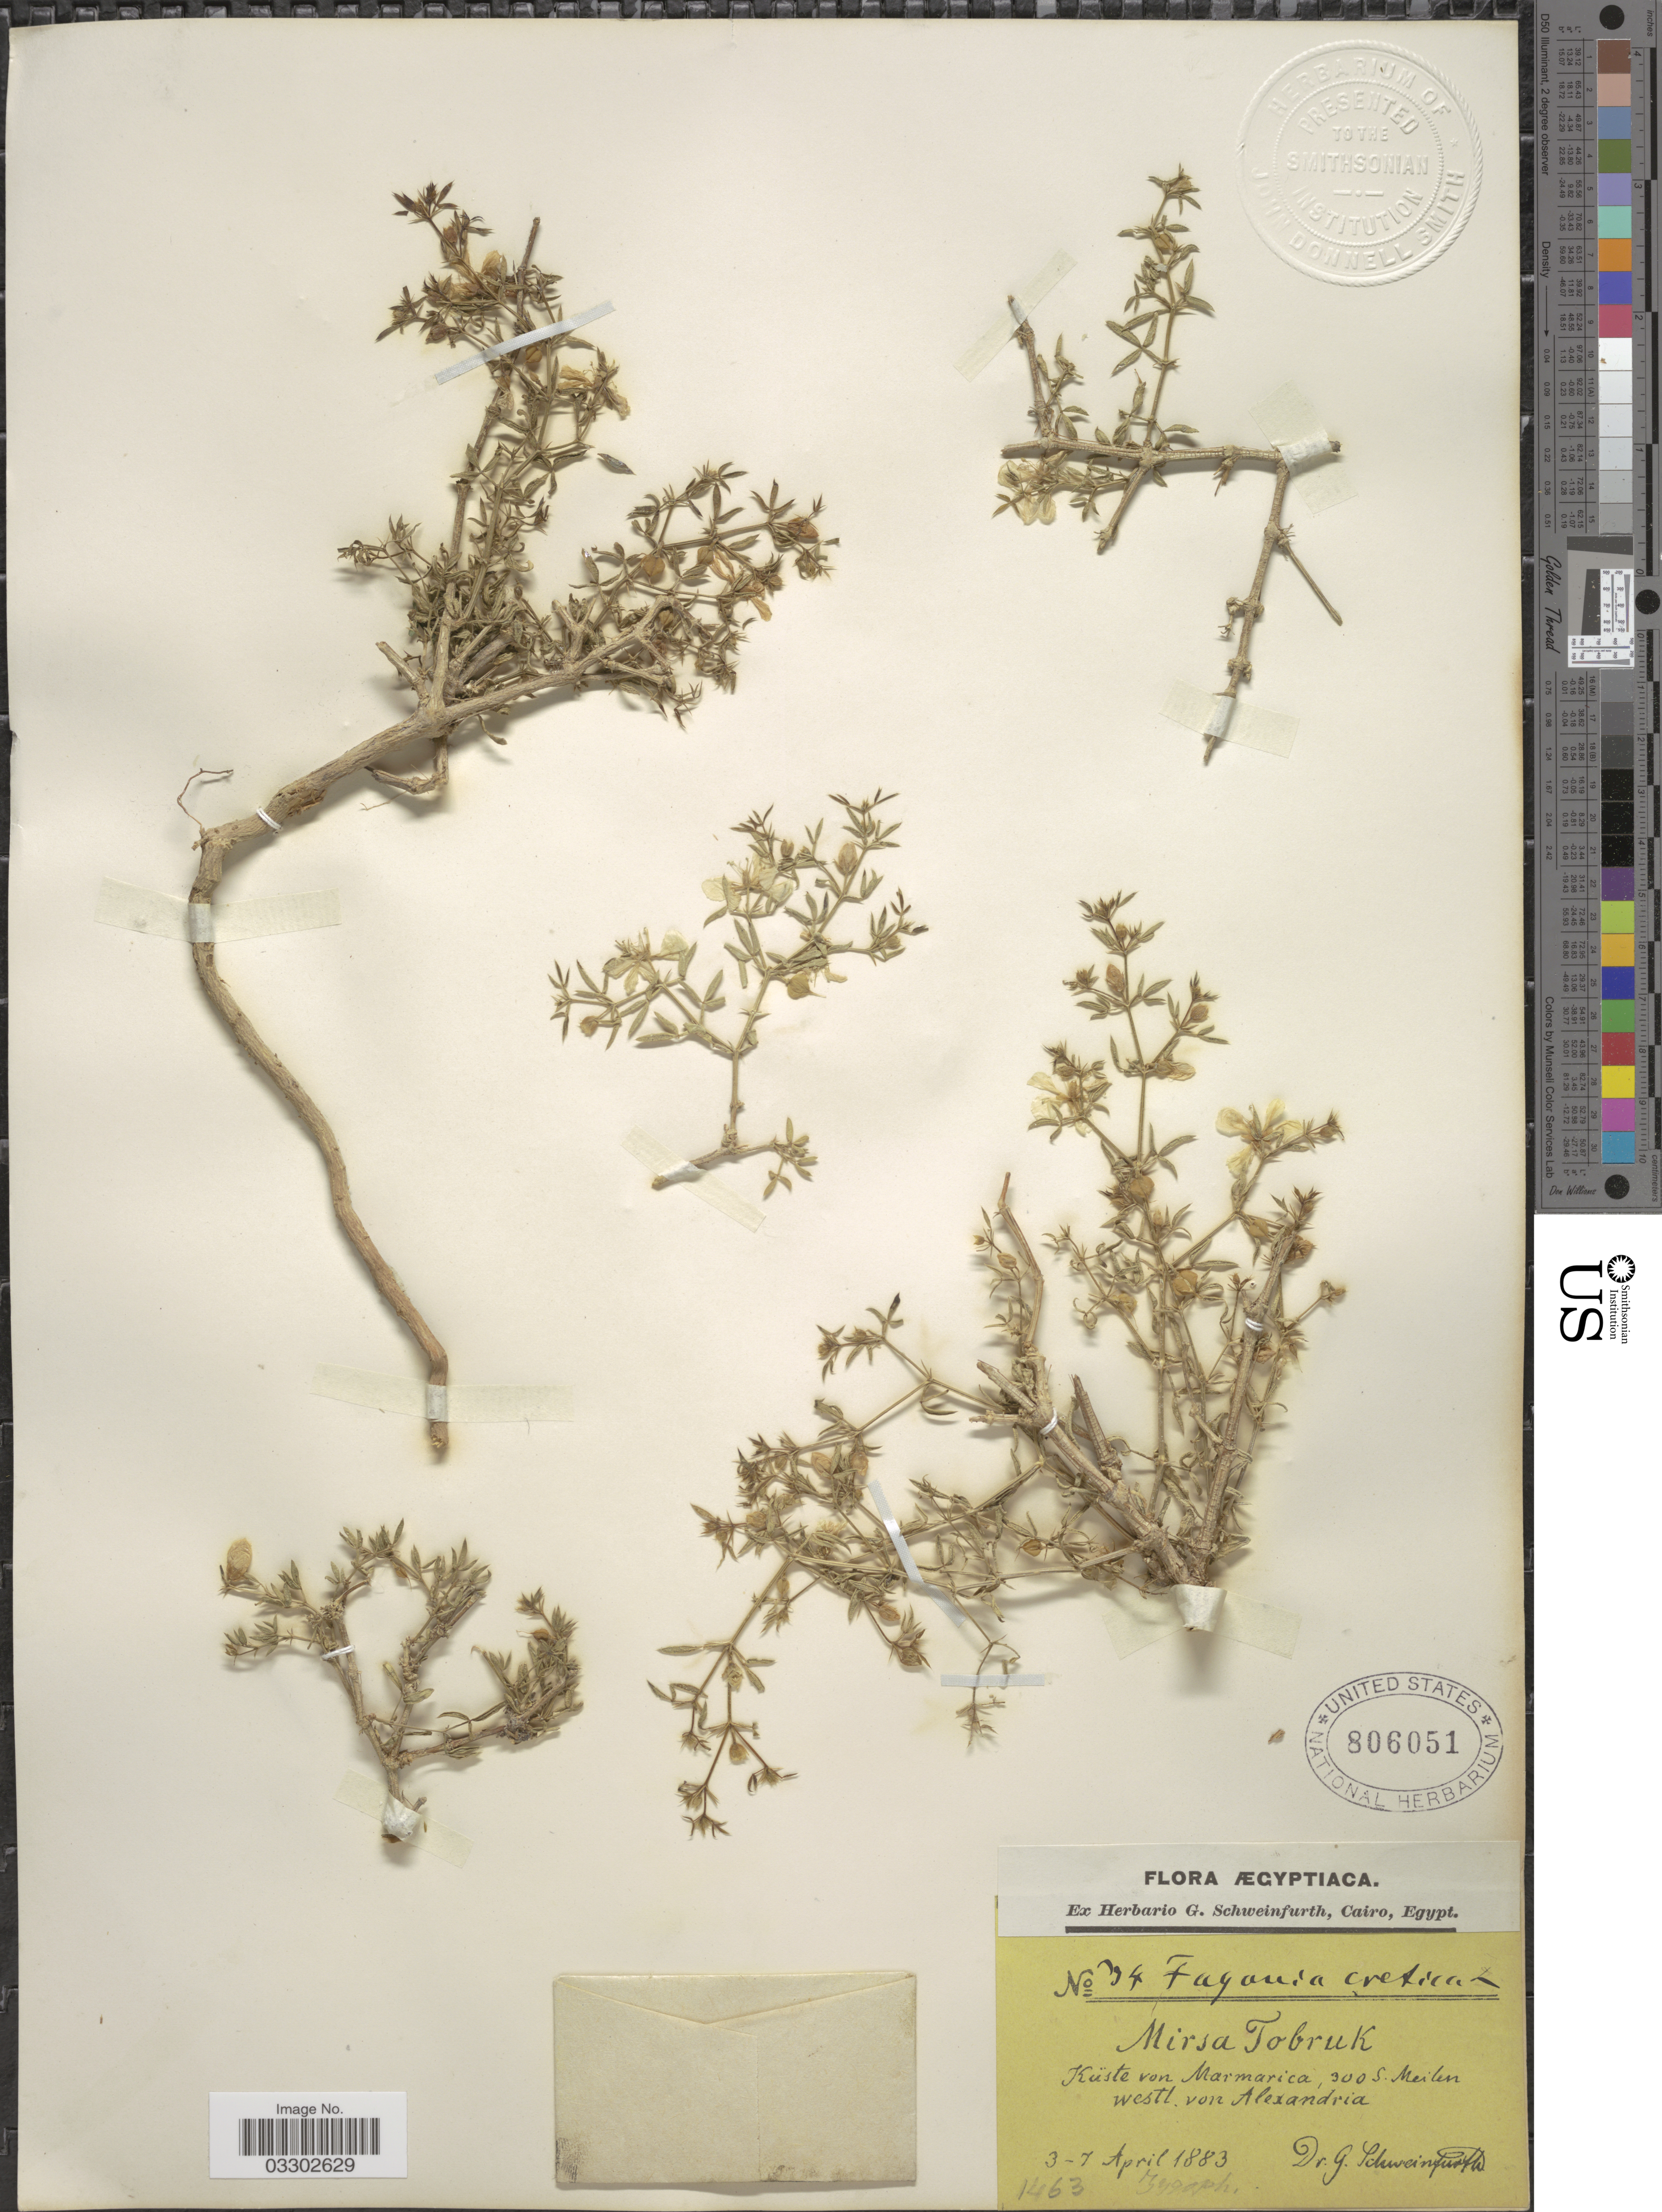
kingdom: Plantae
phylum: Tracheophyta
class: Magnoliopsida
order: Zygophyllales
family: Zygophyllaceae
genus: Fagonia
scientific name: Fagonia cretica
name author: L.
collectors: G. A. Schweinfurth (herbarium)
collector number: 34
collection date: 1883-04-03/1883-04-07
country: Egypt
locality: Küste von Marmarica, 300 S. Meilen westl. von Alexandria.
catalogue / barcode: US 806051